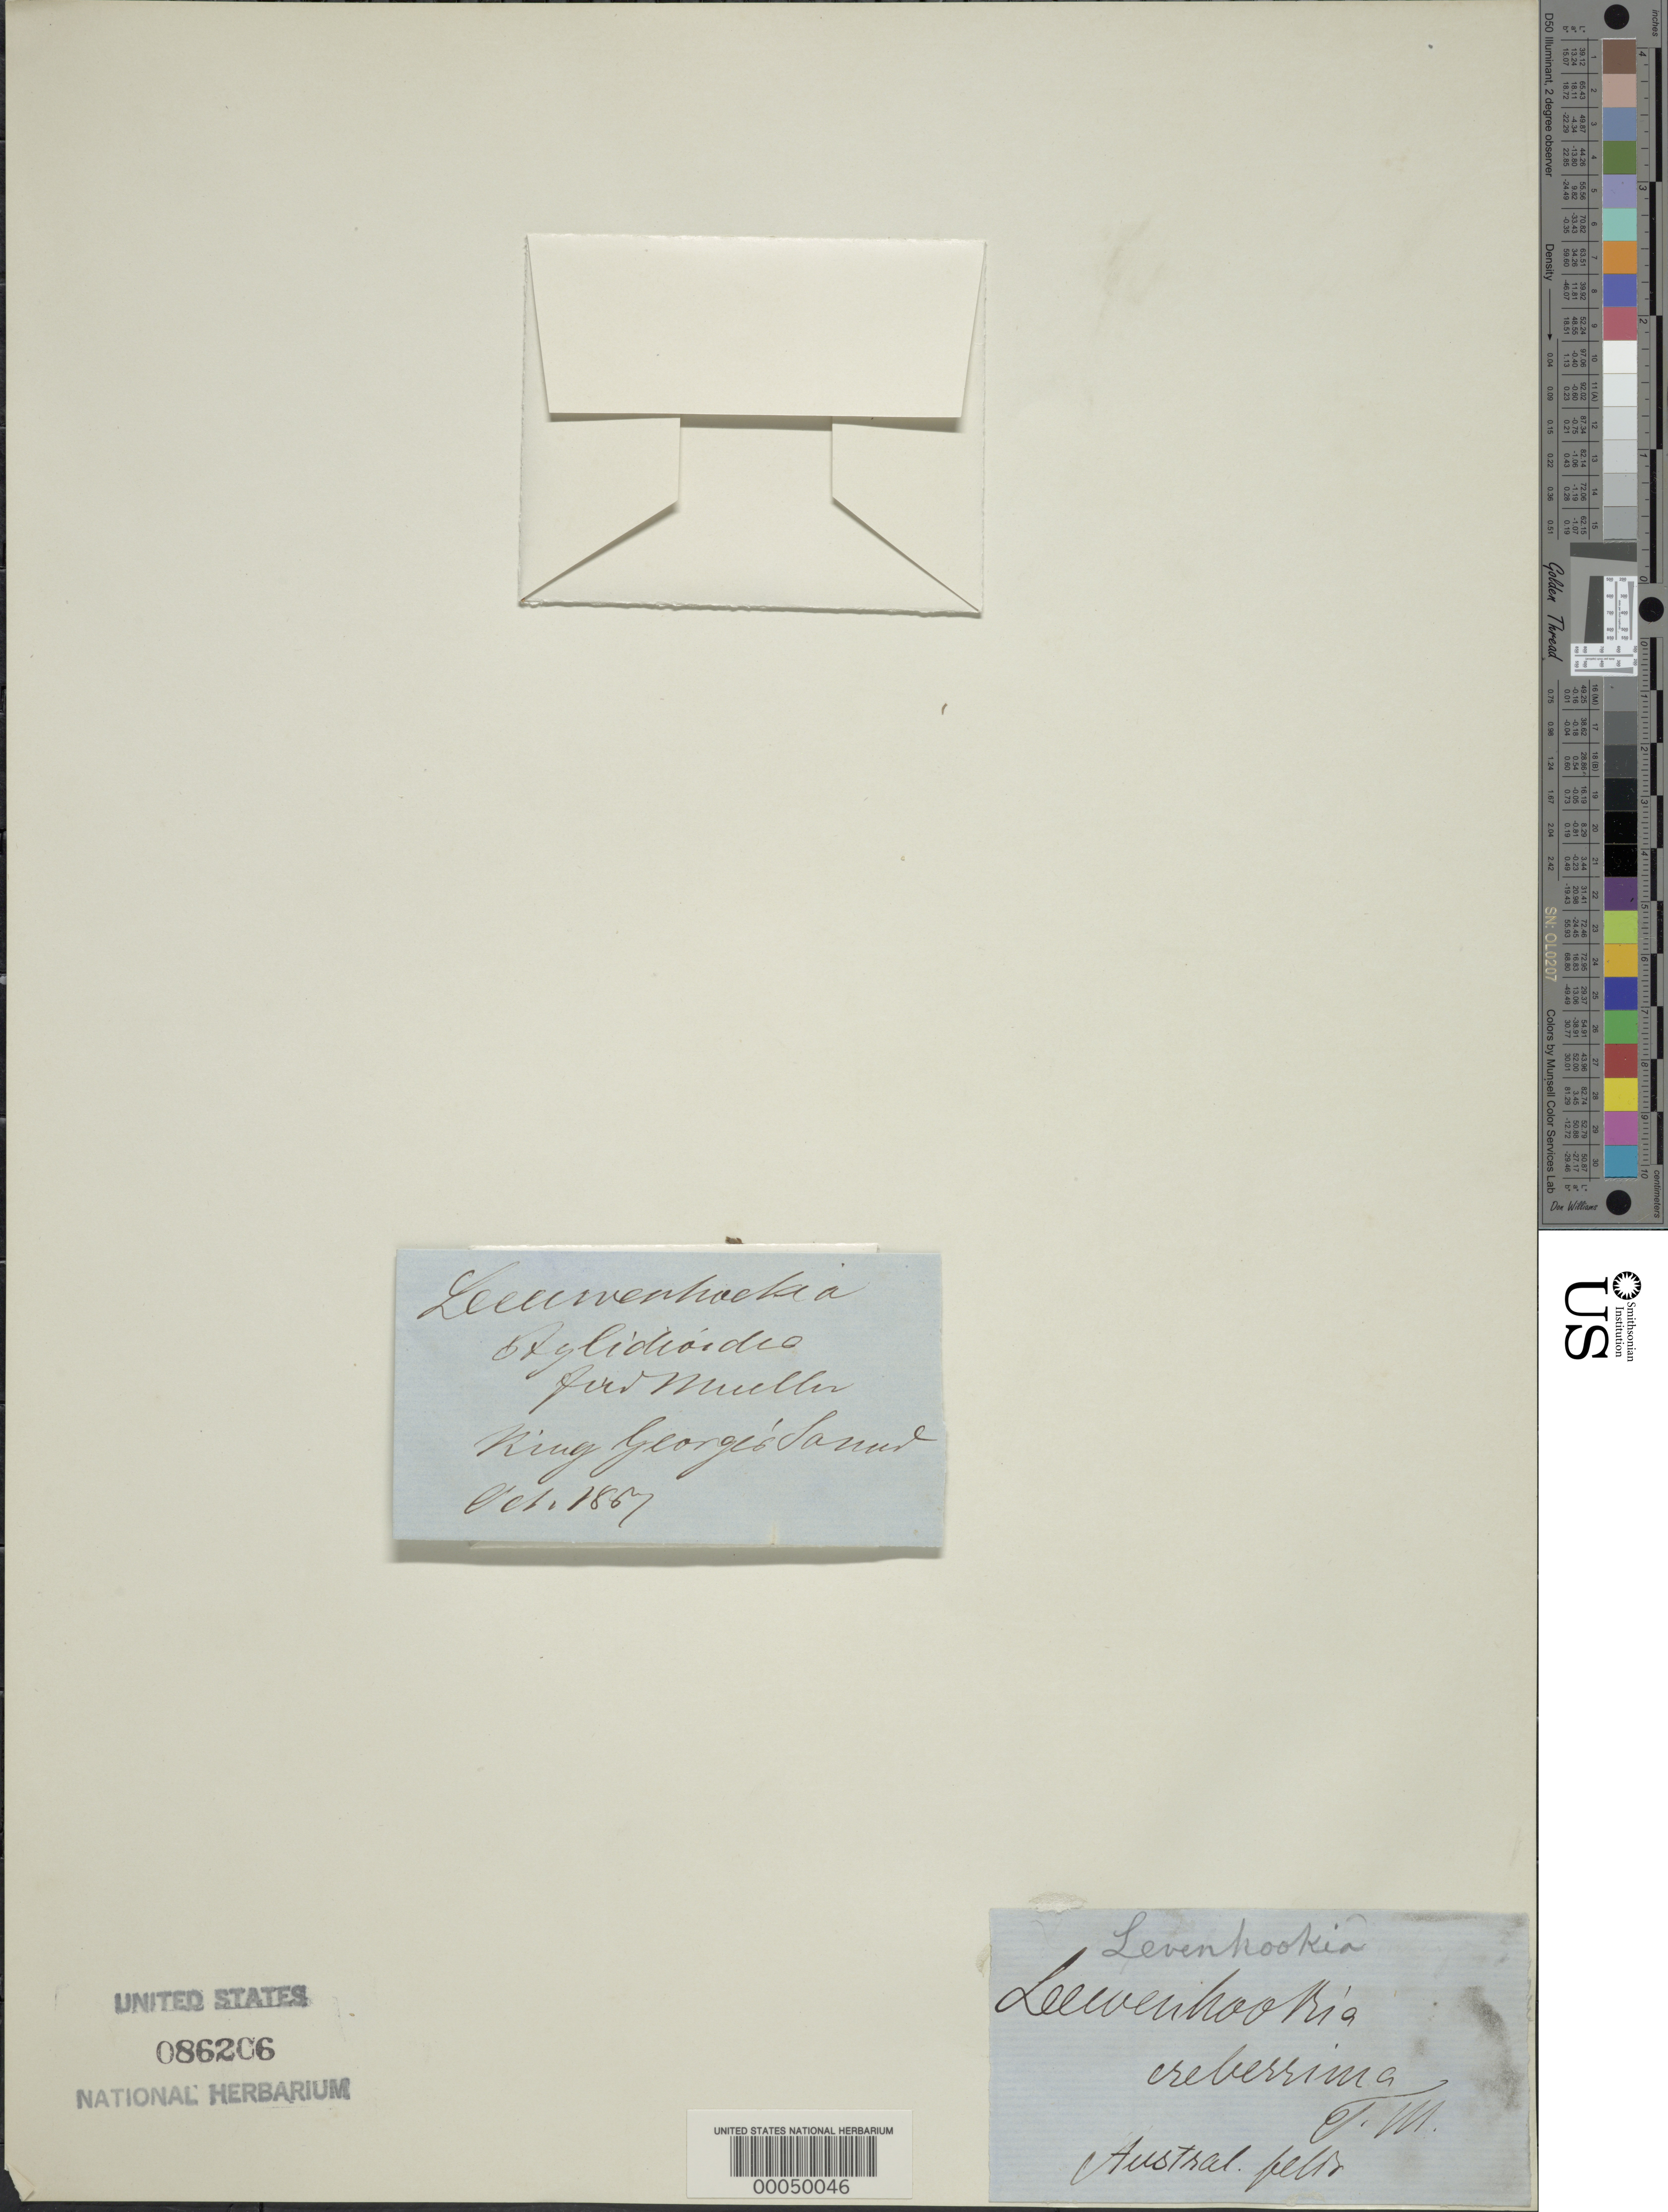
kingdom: Plantae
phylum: Tracheophyta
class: Magnoliopsida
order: Asterales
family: Stylidiaceae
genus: Levenhookia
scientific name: Levenhookia creberrima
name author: F. Muell.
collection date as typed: Oct 1867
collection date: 1867-10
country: Australia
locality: King george's land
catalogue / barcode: US 86206